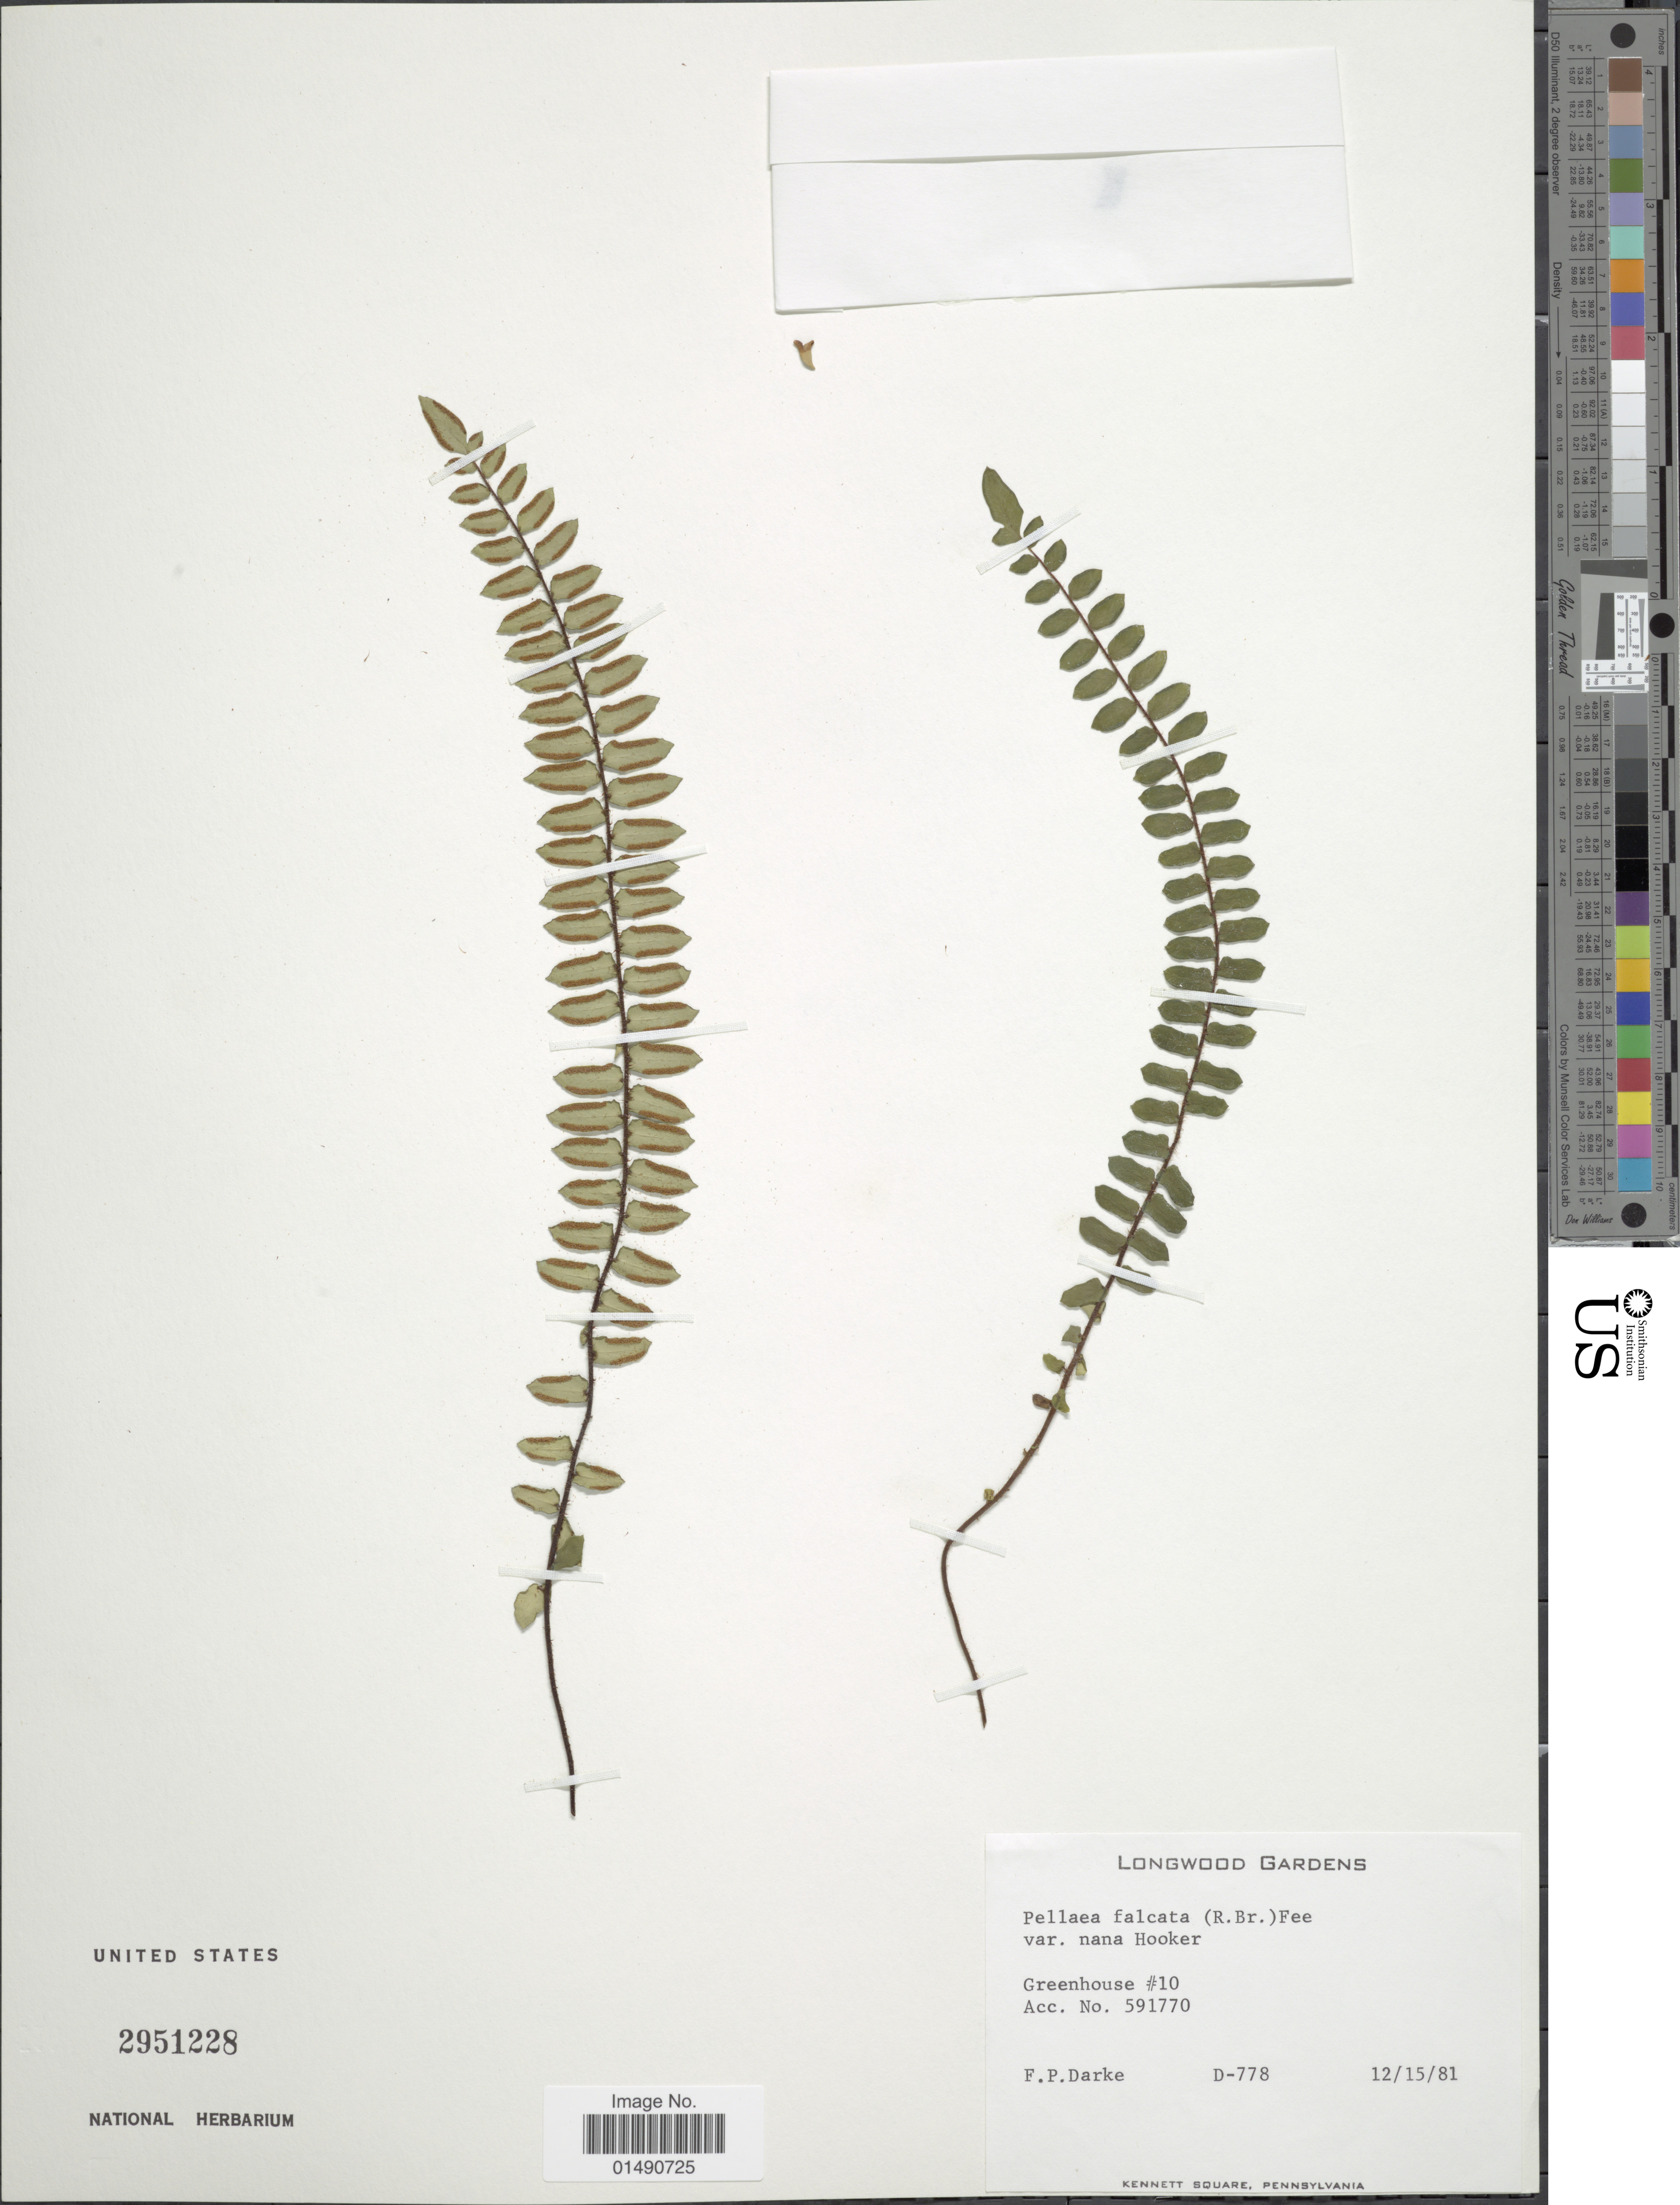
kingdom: Plantae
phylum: Tracheophyta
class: Polypodiopsida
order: Polypodiales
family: Pteridaceae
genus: Pellaea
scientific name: Pellaea falcata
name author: Fée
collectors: F. Darke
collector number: D-778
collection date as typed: Transcribed d/m/y: 15/12/81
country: United States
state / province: Pennsylvania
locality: Kennett Square, Greenhouse #10 Acc. No591770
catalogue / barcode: US 2951228